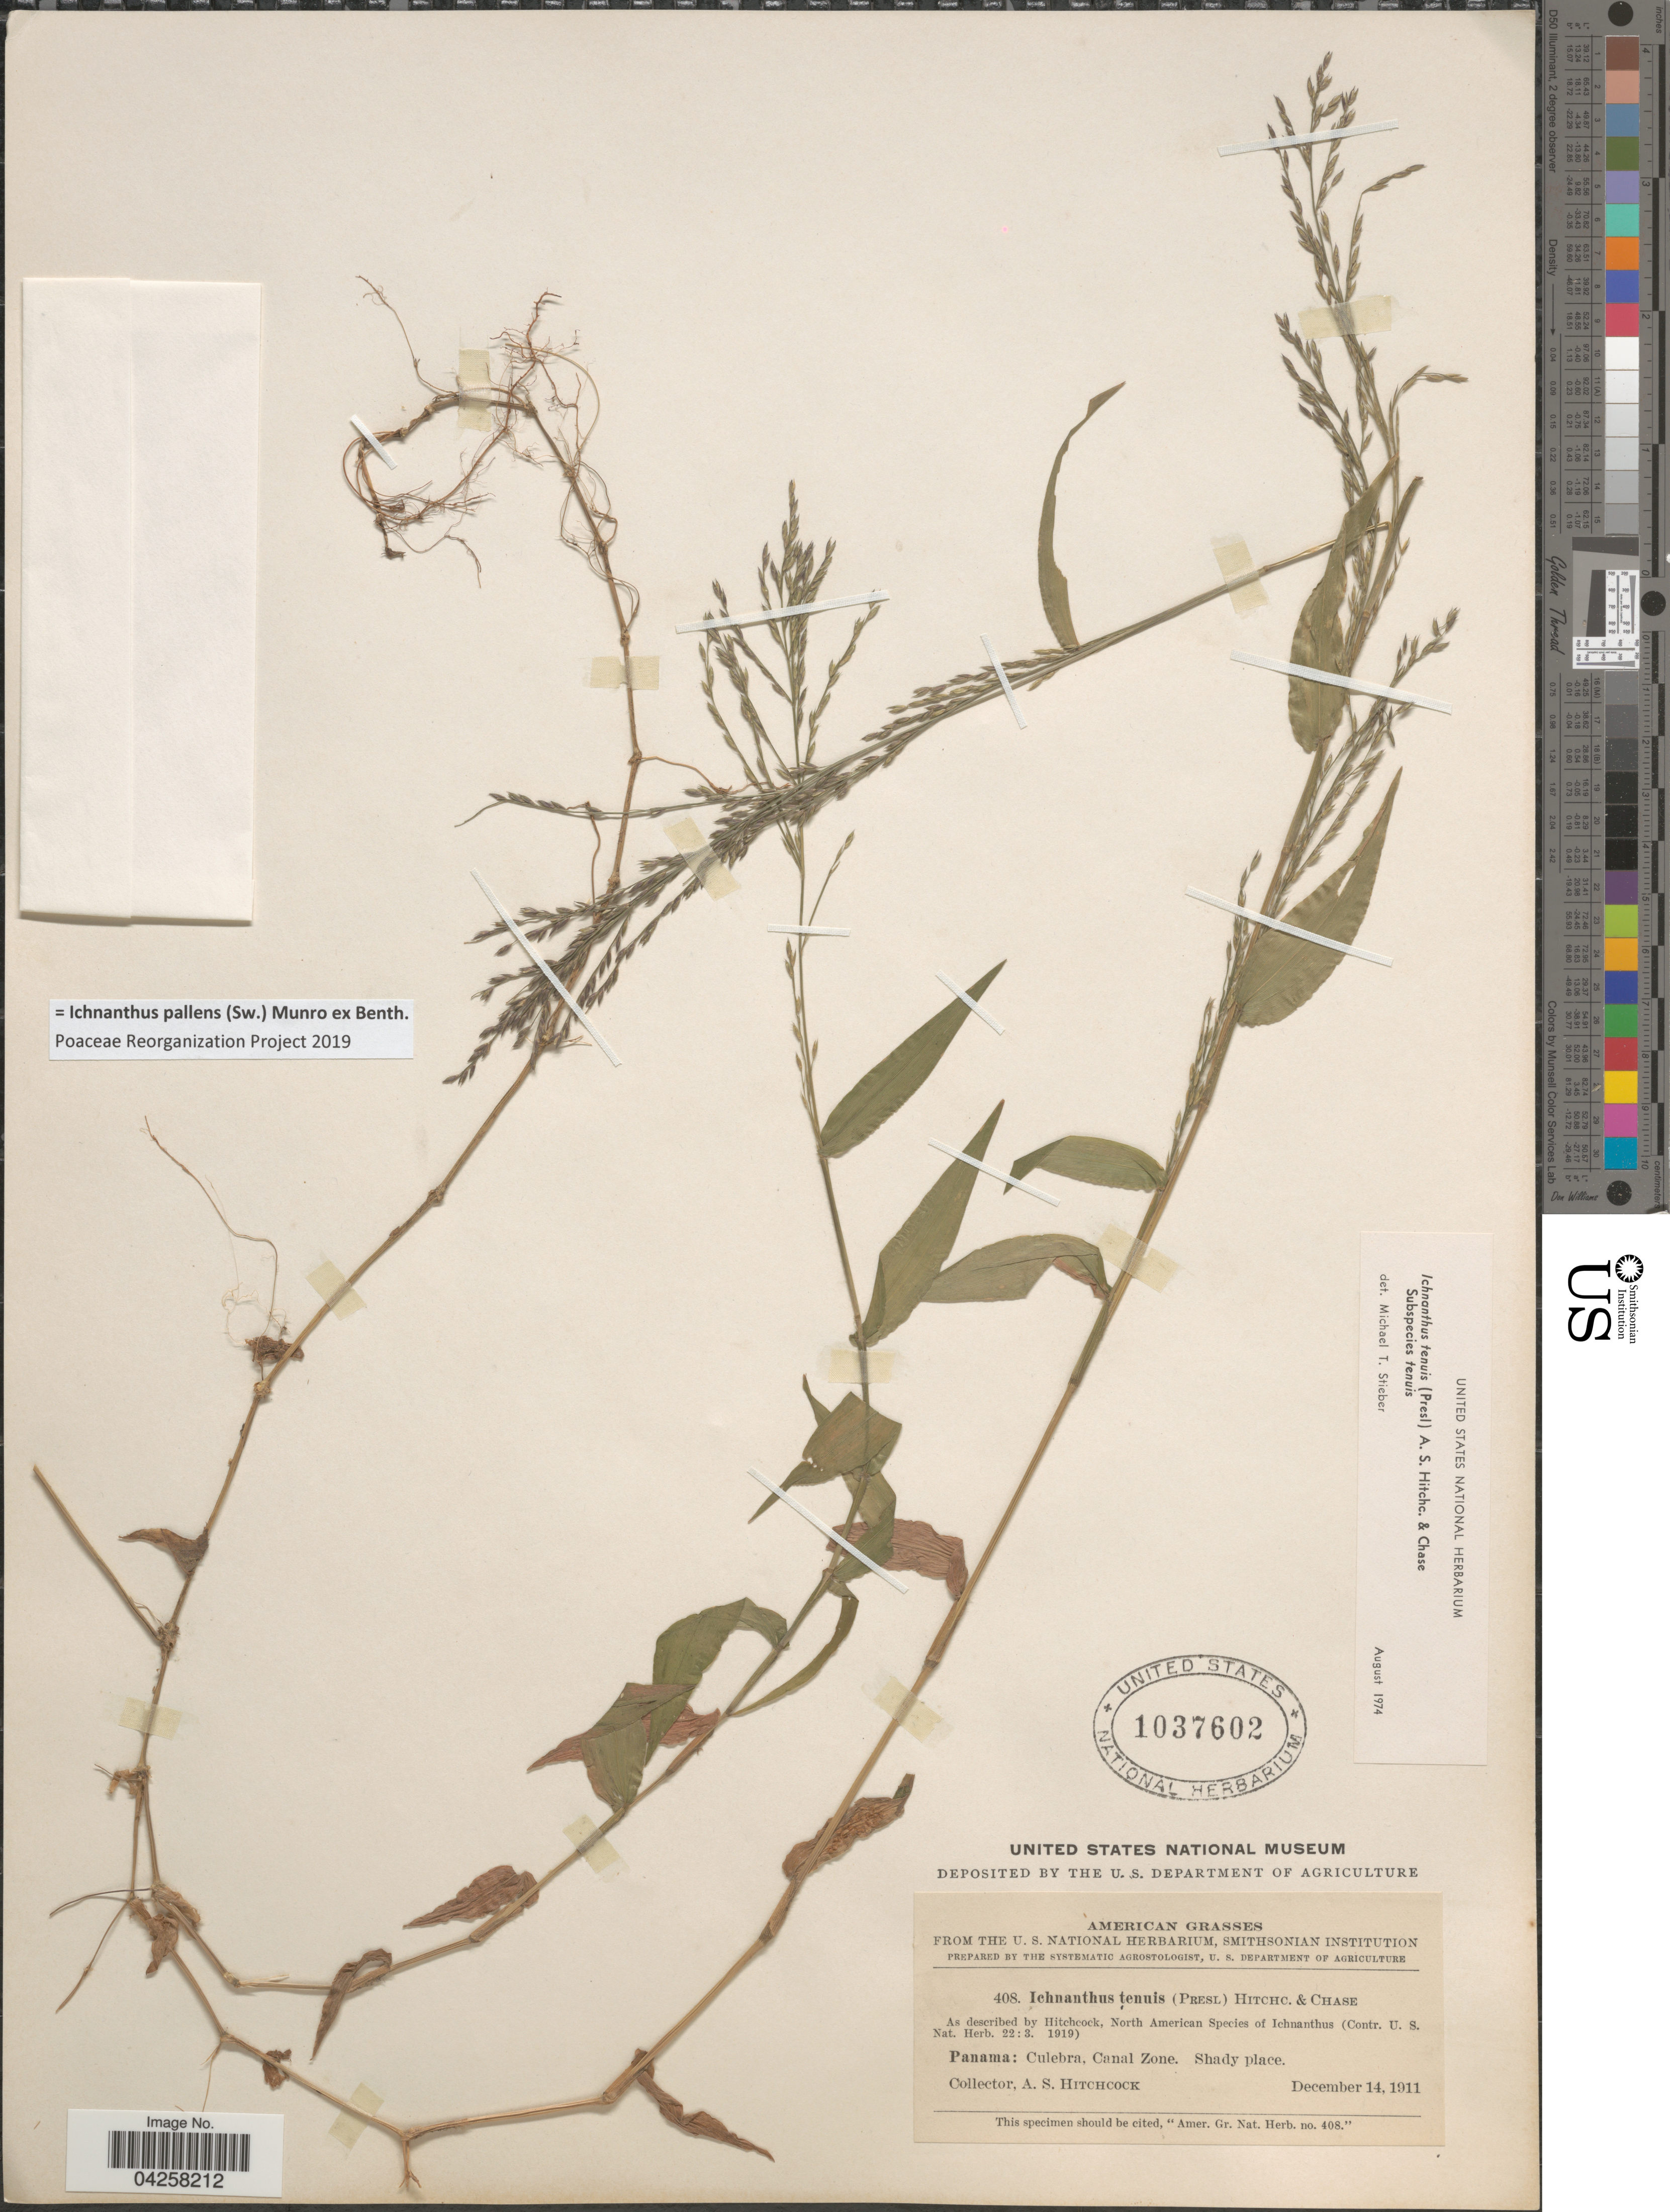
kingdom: Plantae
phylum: Tracheophyta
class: Liliopsida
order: Poales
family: Poaceae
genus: Ichnanthus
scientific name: Ichnanthus tenuis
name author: (J. Presl) Hitchc. & Chase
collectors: A. S. Hitchcock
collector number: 408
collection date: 1911-12-14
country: Panama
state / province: Colón / Panamá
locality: Culebra, Canal Zone.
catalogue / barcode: US 1037602